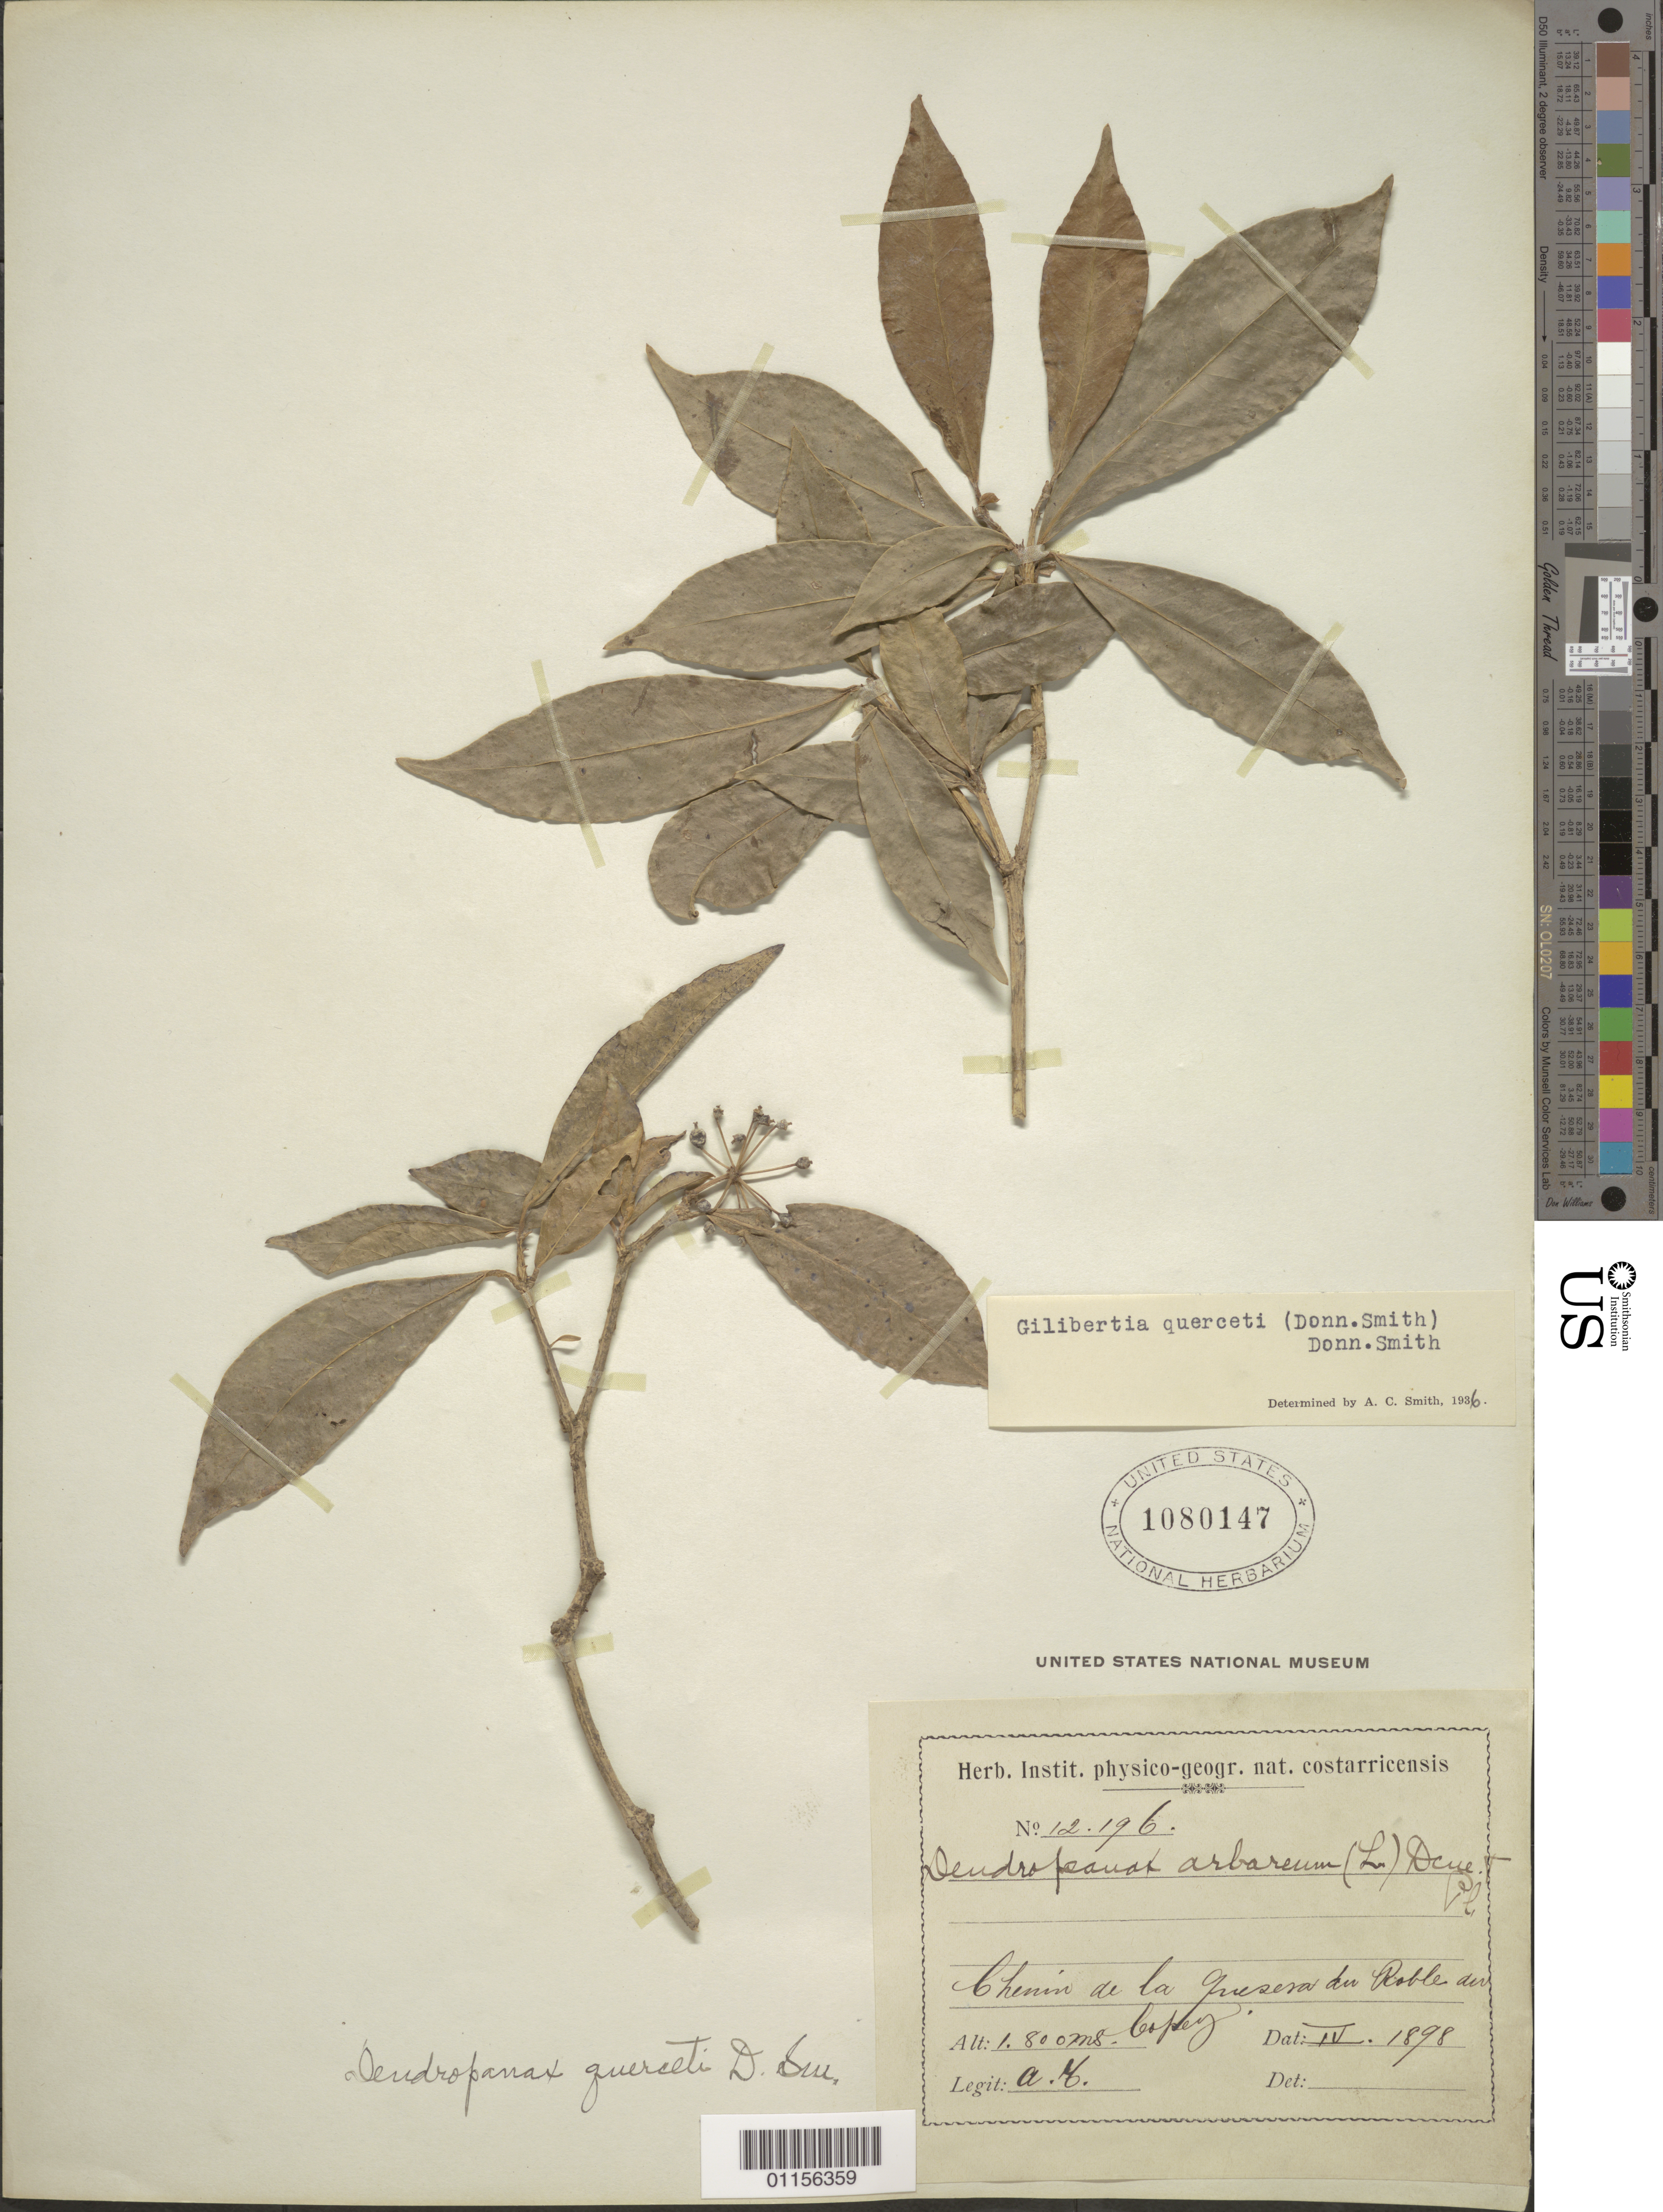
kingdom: Plantae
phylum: Tracheophyta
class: Magnoliopsida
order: Apiales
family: Araliaceae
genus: Dendropanax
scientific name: Dendropanax querceti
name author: Donn. Sm.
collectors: A. Tonduz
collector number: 12196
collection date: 1898-04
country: Costa Rica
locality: Copey.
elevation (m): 1800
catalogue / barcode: US 1080147